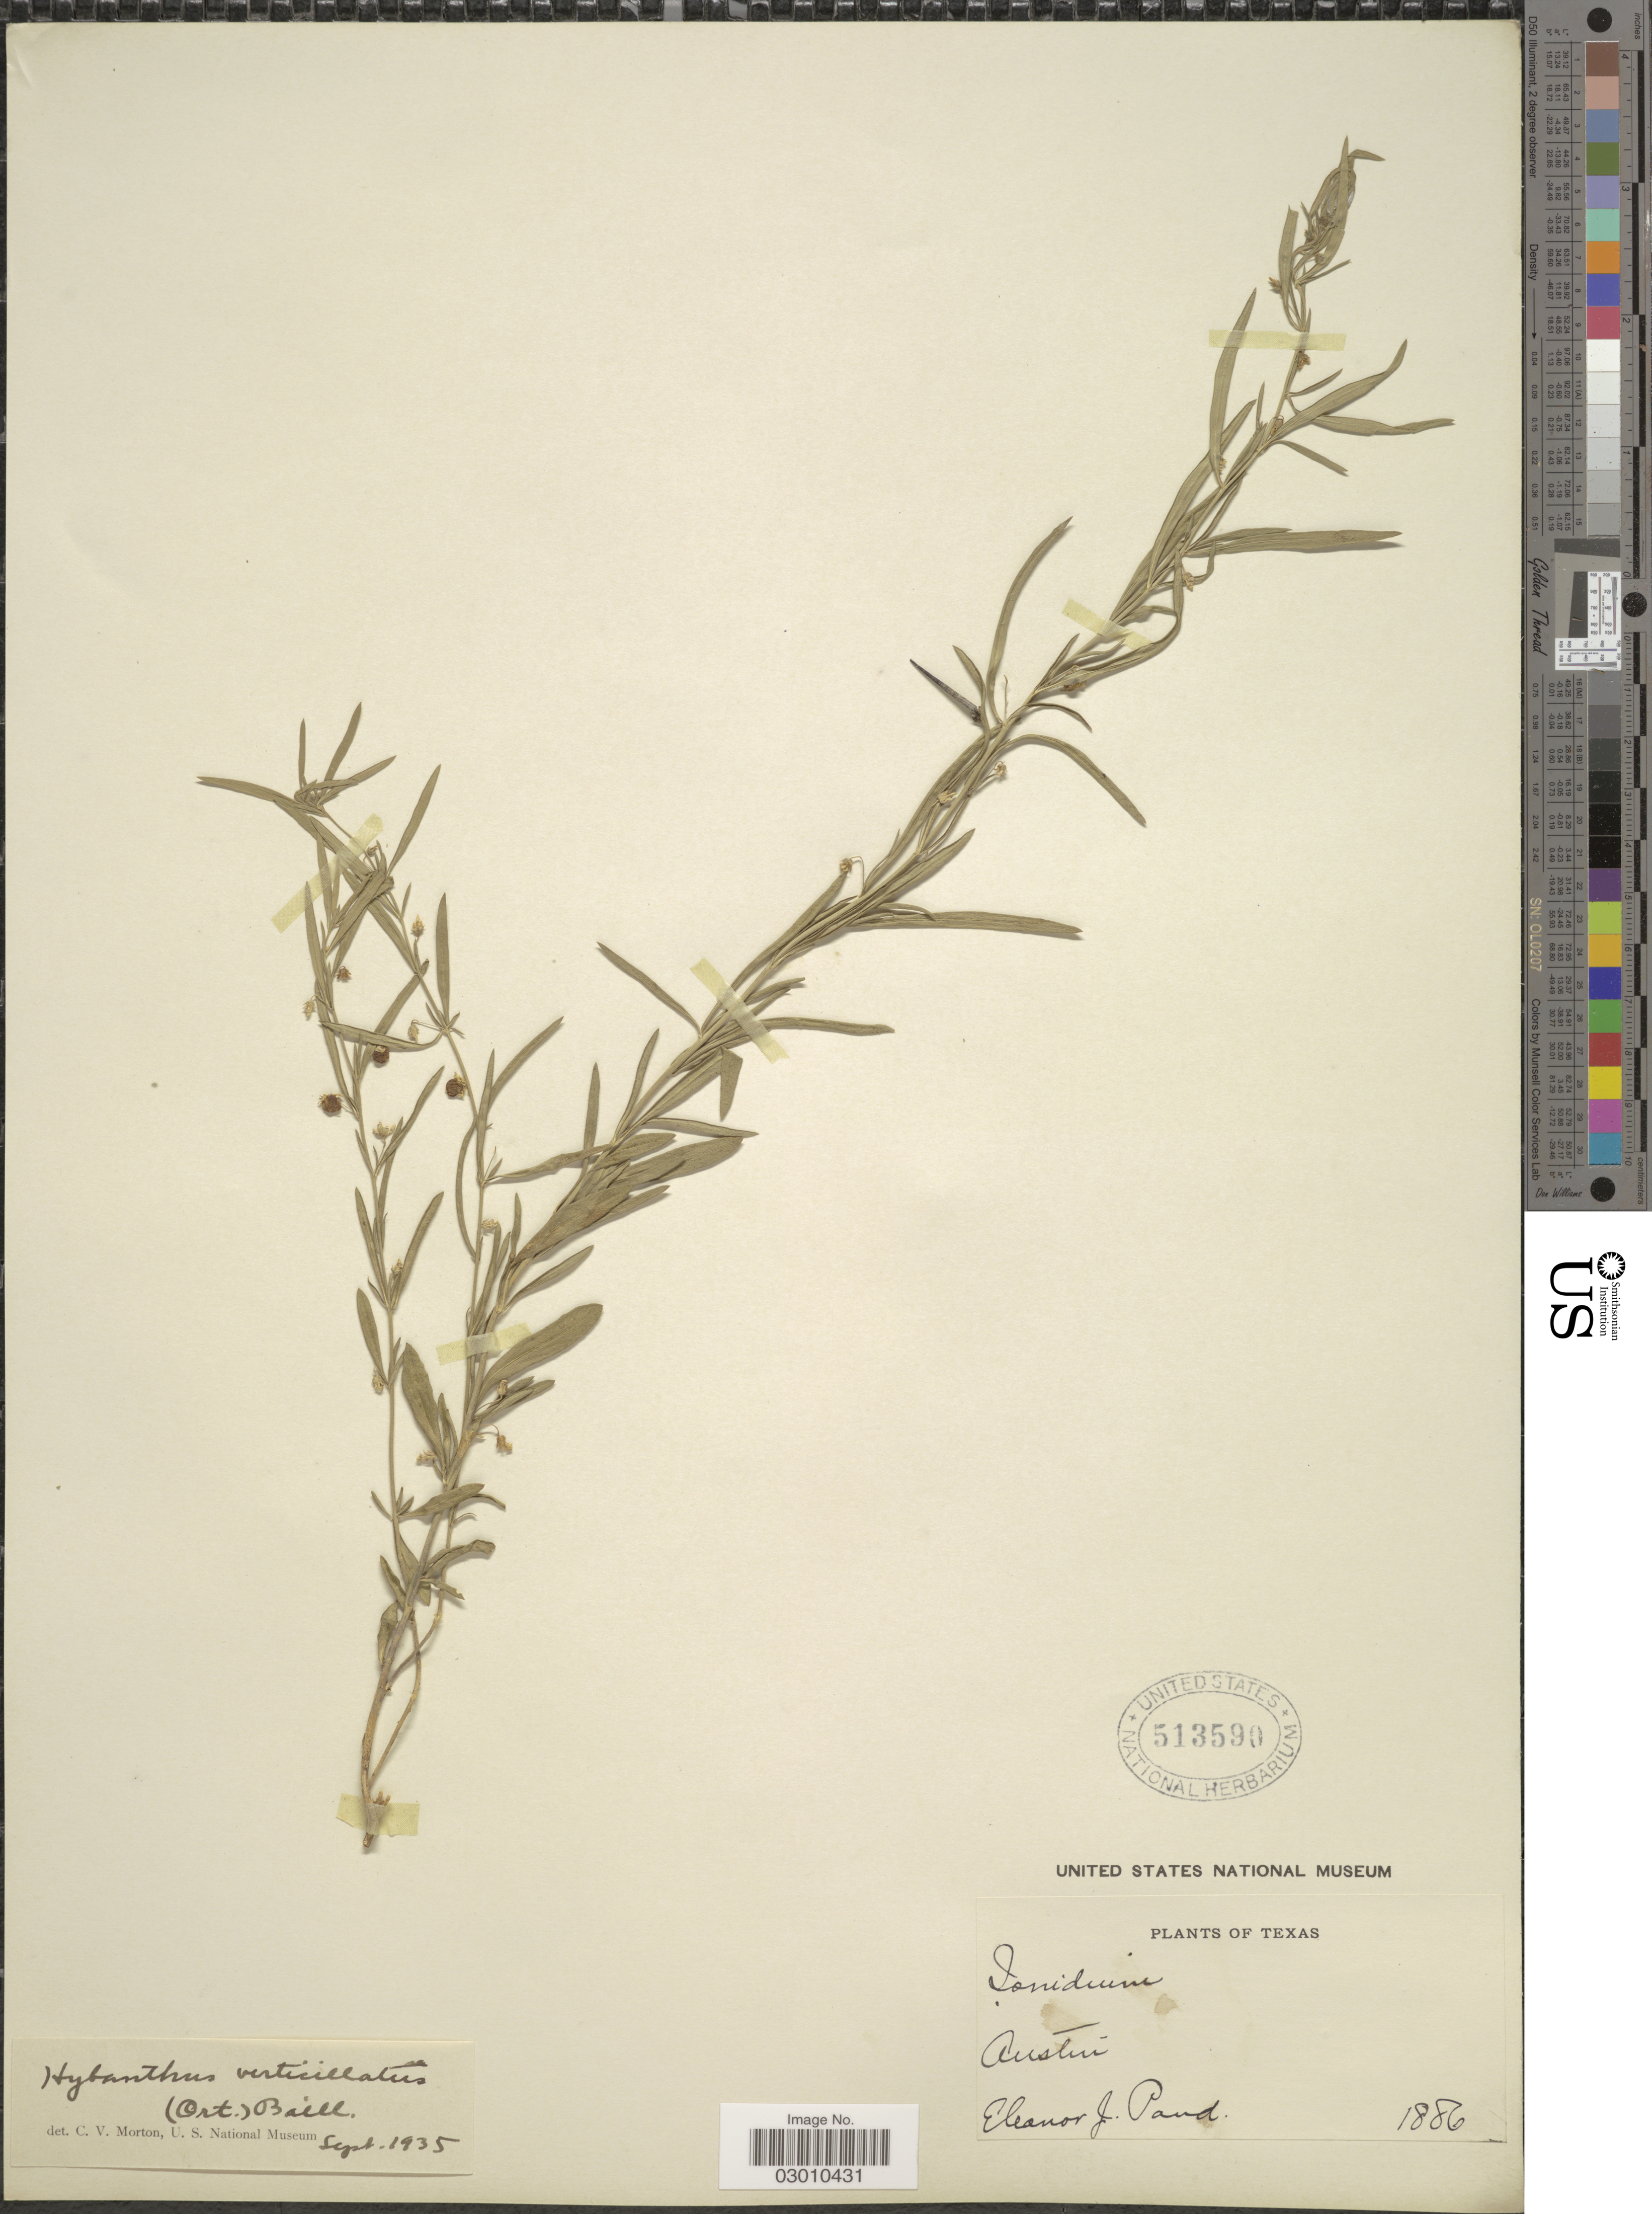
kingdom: Plantae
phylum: Tracheophyta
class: Magnoliopsida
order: Malpighiales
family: Violaceae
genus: Pombalia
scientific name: Pombalia verticillata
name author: (Ortega) Paula-Souza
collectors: E. Pand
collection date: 1886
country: United States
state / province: Texas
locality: Austin.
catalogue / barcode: US 513590